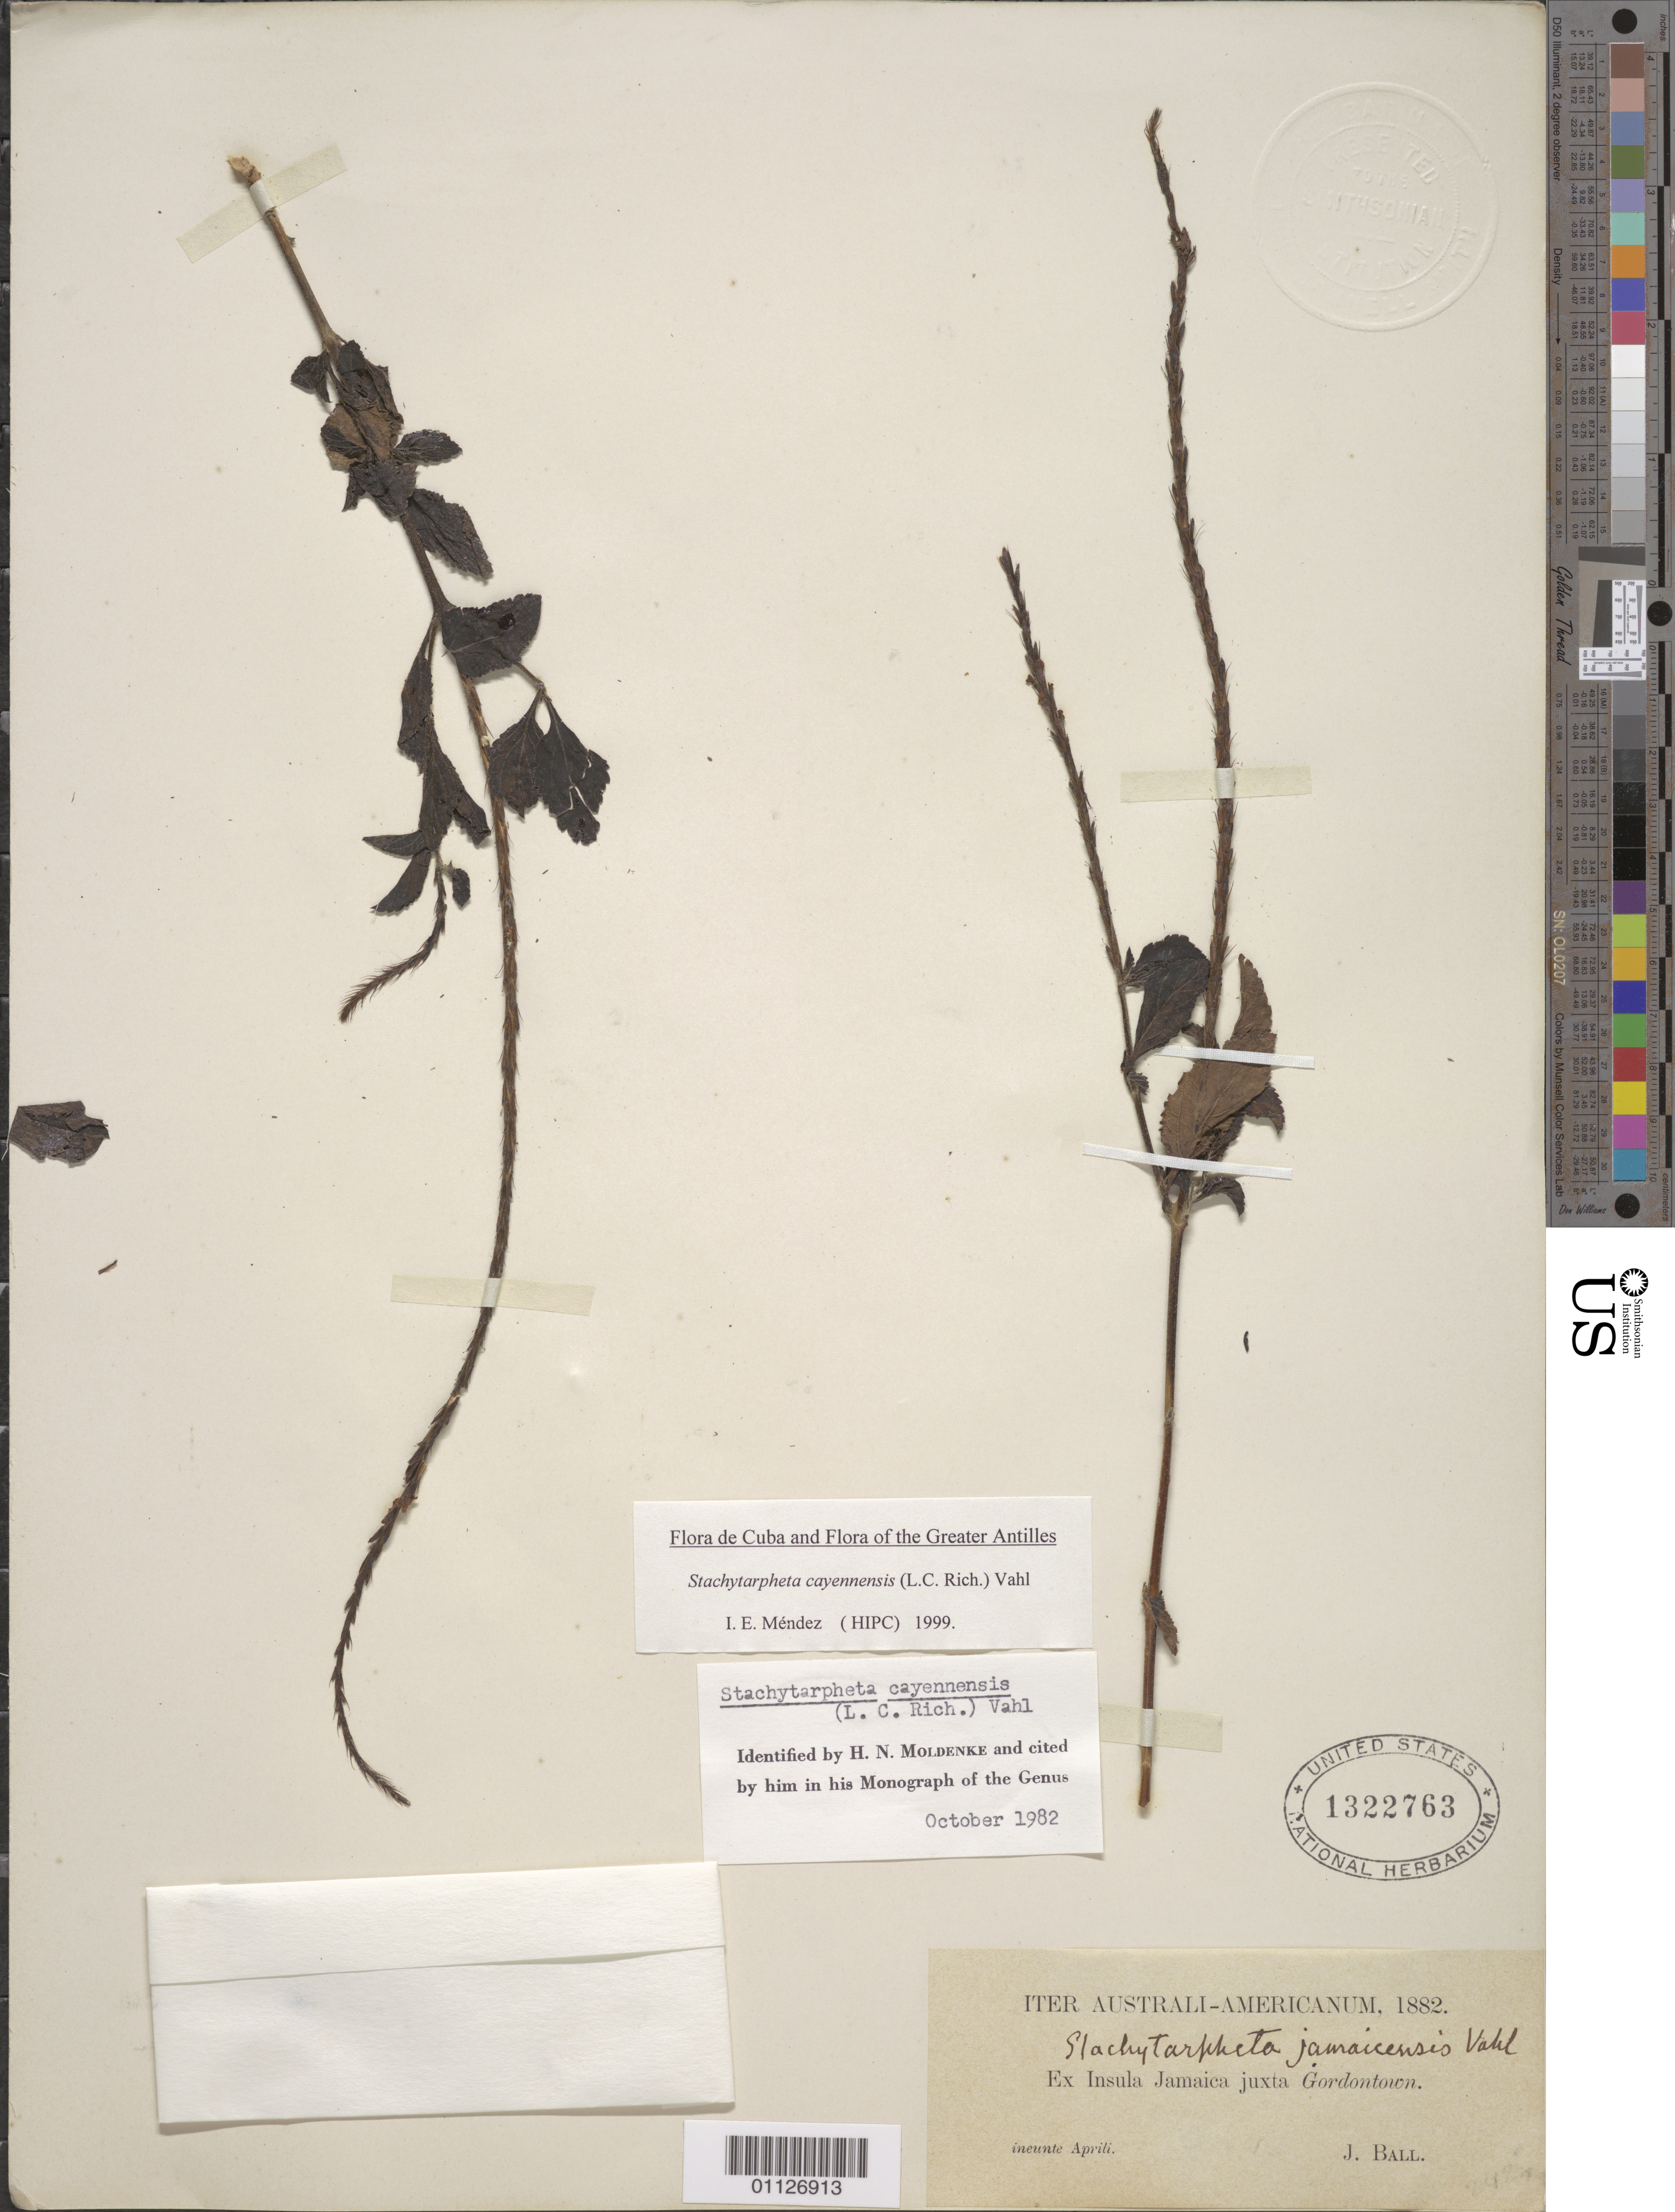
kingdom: Plantae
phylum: Tracheophyta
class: Magnoliopsida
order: Lamiales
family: Verbenaceae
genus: Stachytarpheta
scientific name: Stachytarpheta cayennensis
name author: (Rich.) Vahl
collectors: J. Ball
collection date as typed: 01 Apr 1882 to 30 Apr 1882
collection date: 1882-04-01/1882-04-30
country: Jamaica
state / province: Saint Andrew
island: Jamaica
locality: Ex Insula Jamaica juxta Gordontown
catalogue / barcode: US 1322763